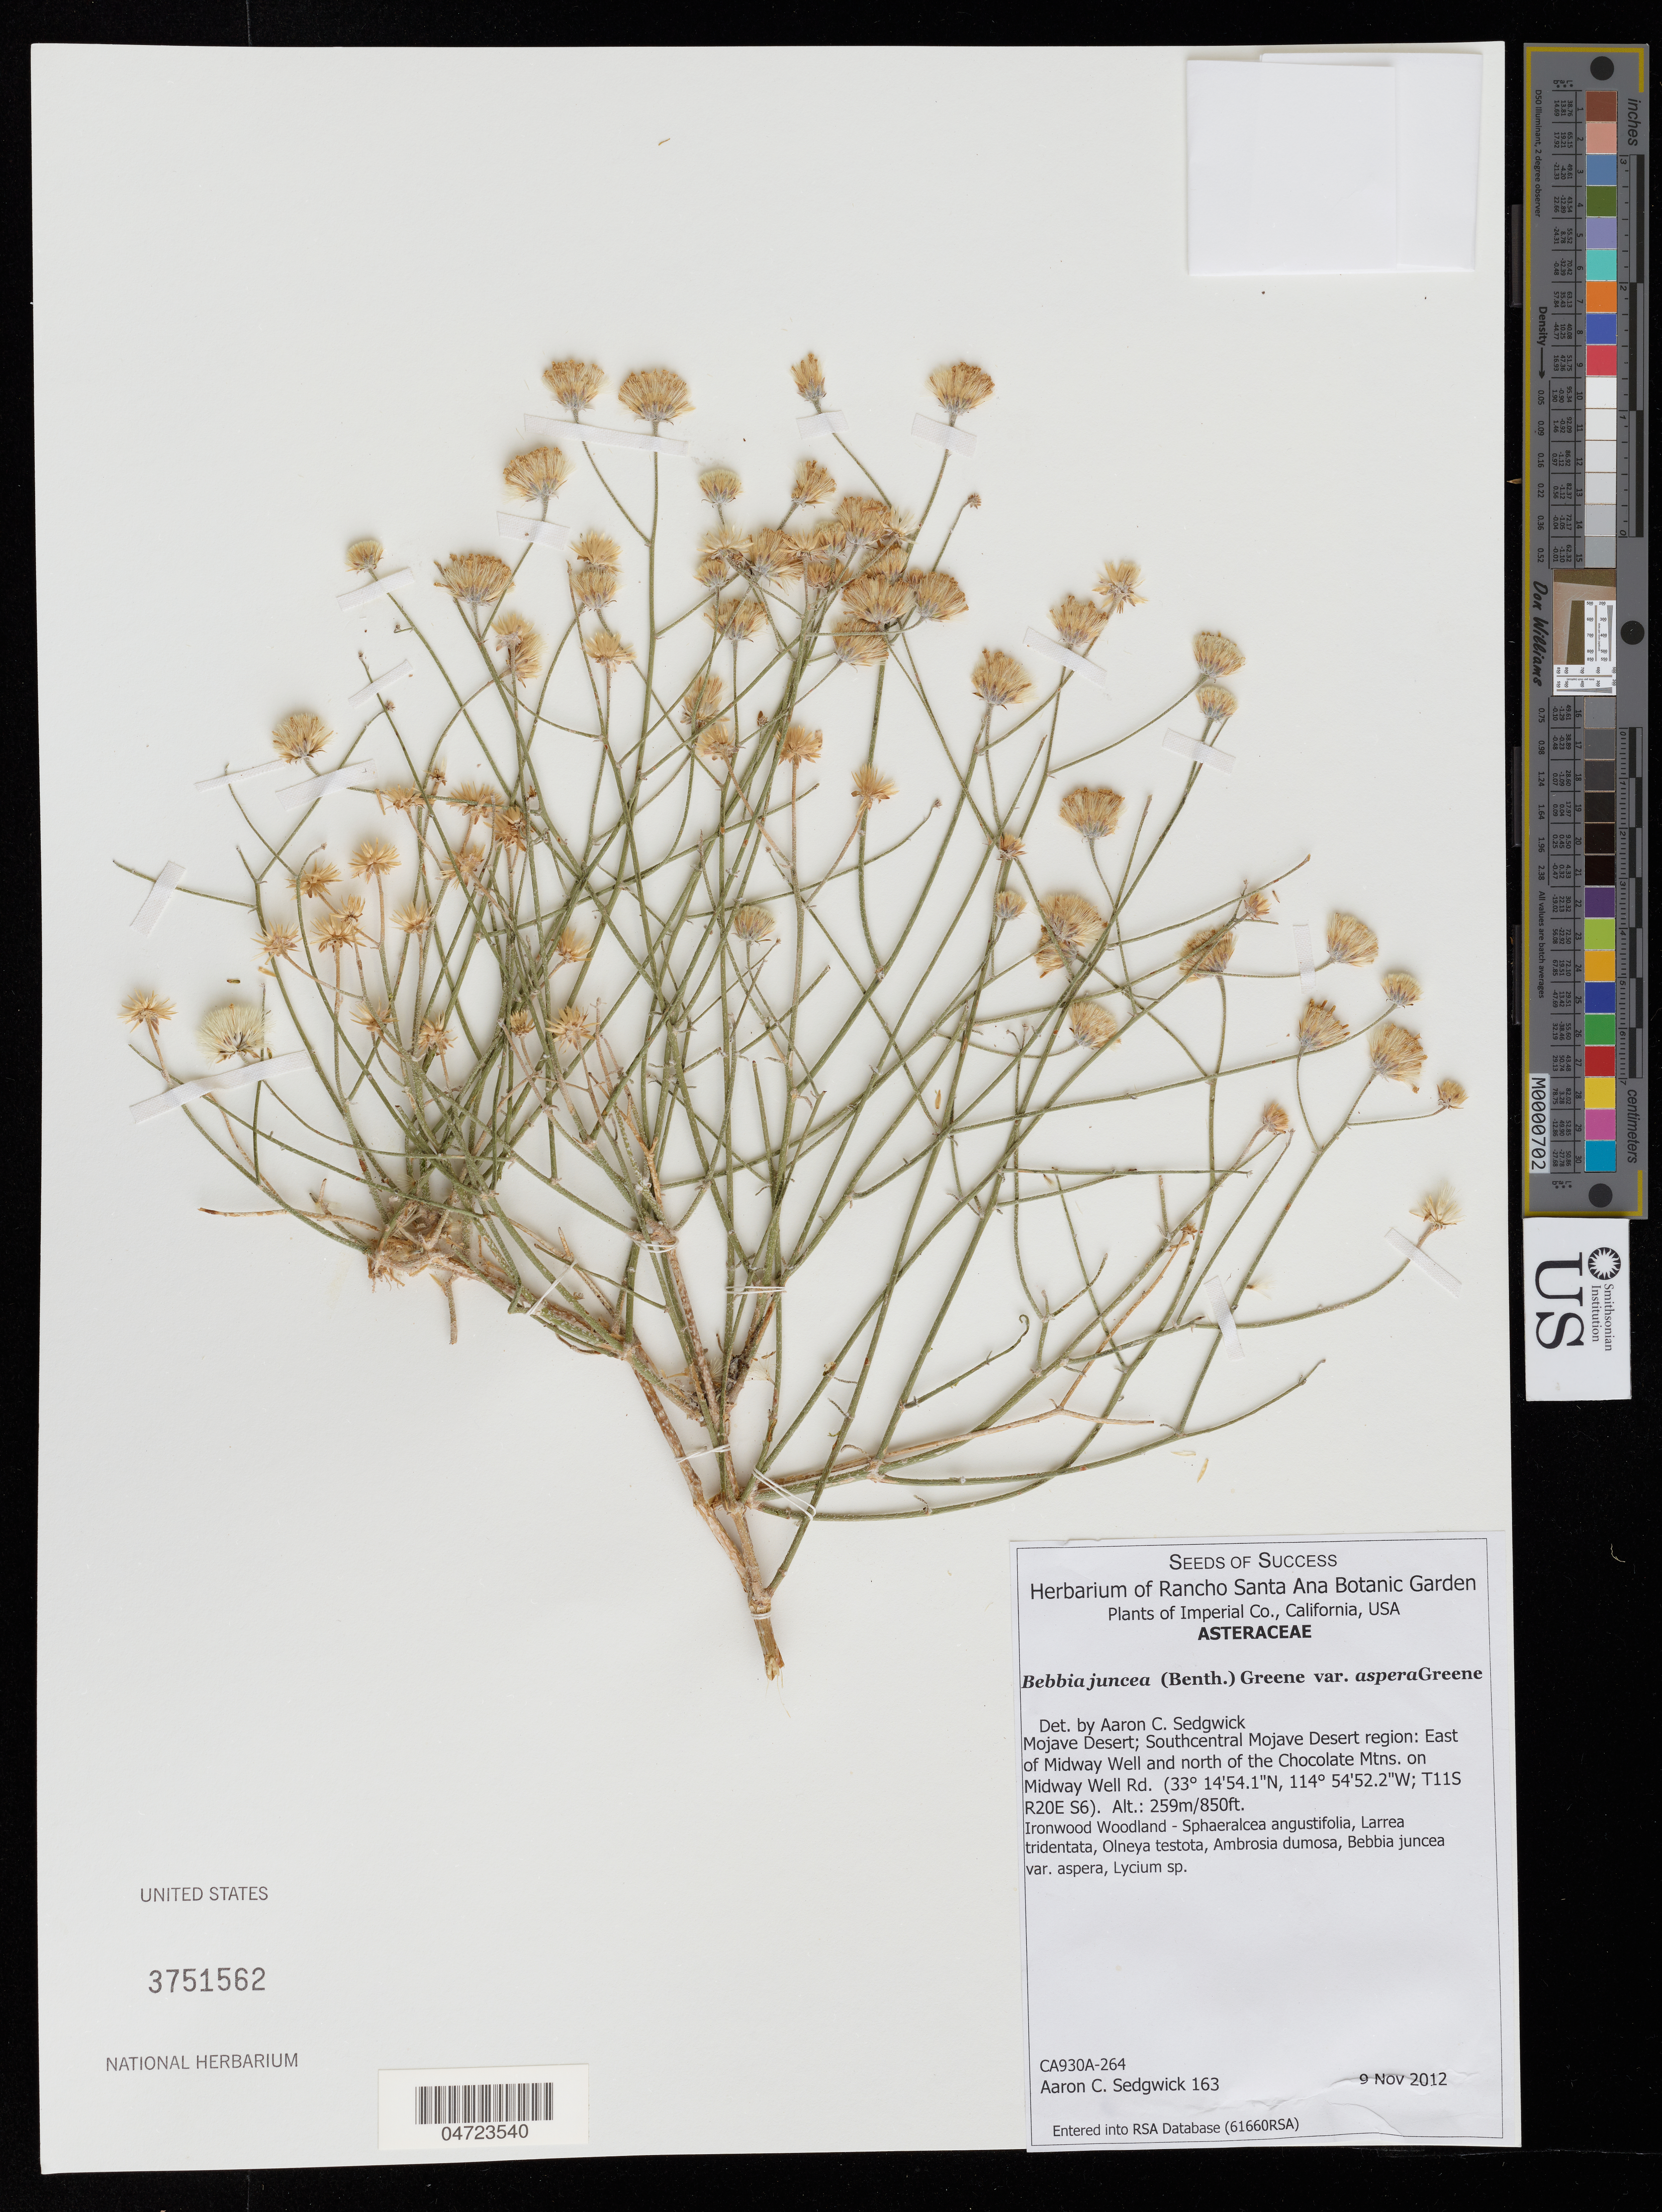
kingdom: Plantae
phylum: Tracheophyta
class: Magnoliopsida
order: Asterales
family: Asteraceae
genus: Bebbia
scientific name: Bebbia juncea var. aspera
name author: Greene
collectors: A. Sedgwick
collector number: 163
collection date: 2012-11-09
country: United States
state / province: California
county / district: Imperial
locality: Imperial Co. Mojave Desert; Southcentral Mojave Desert region: East of Midway Well and north of the Chocolate Mtns. on Midway Well Rd. (T11S R20E S6).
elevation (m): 259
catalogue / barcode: US 3751562